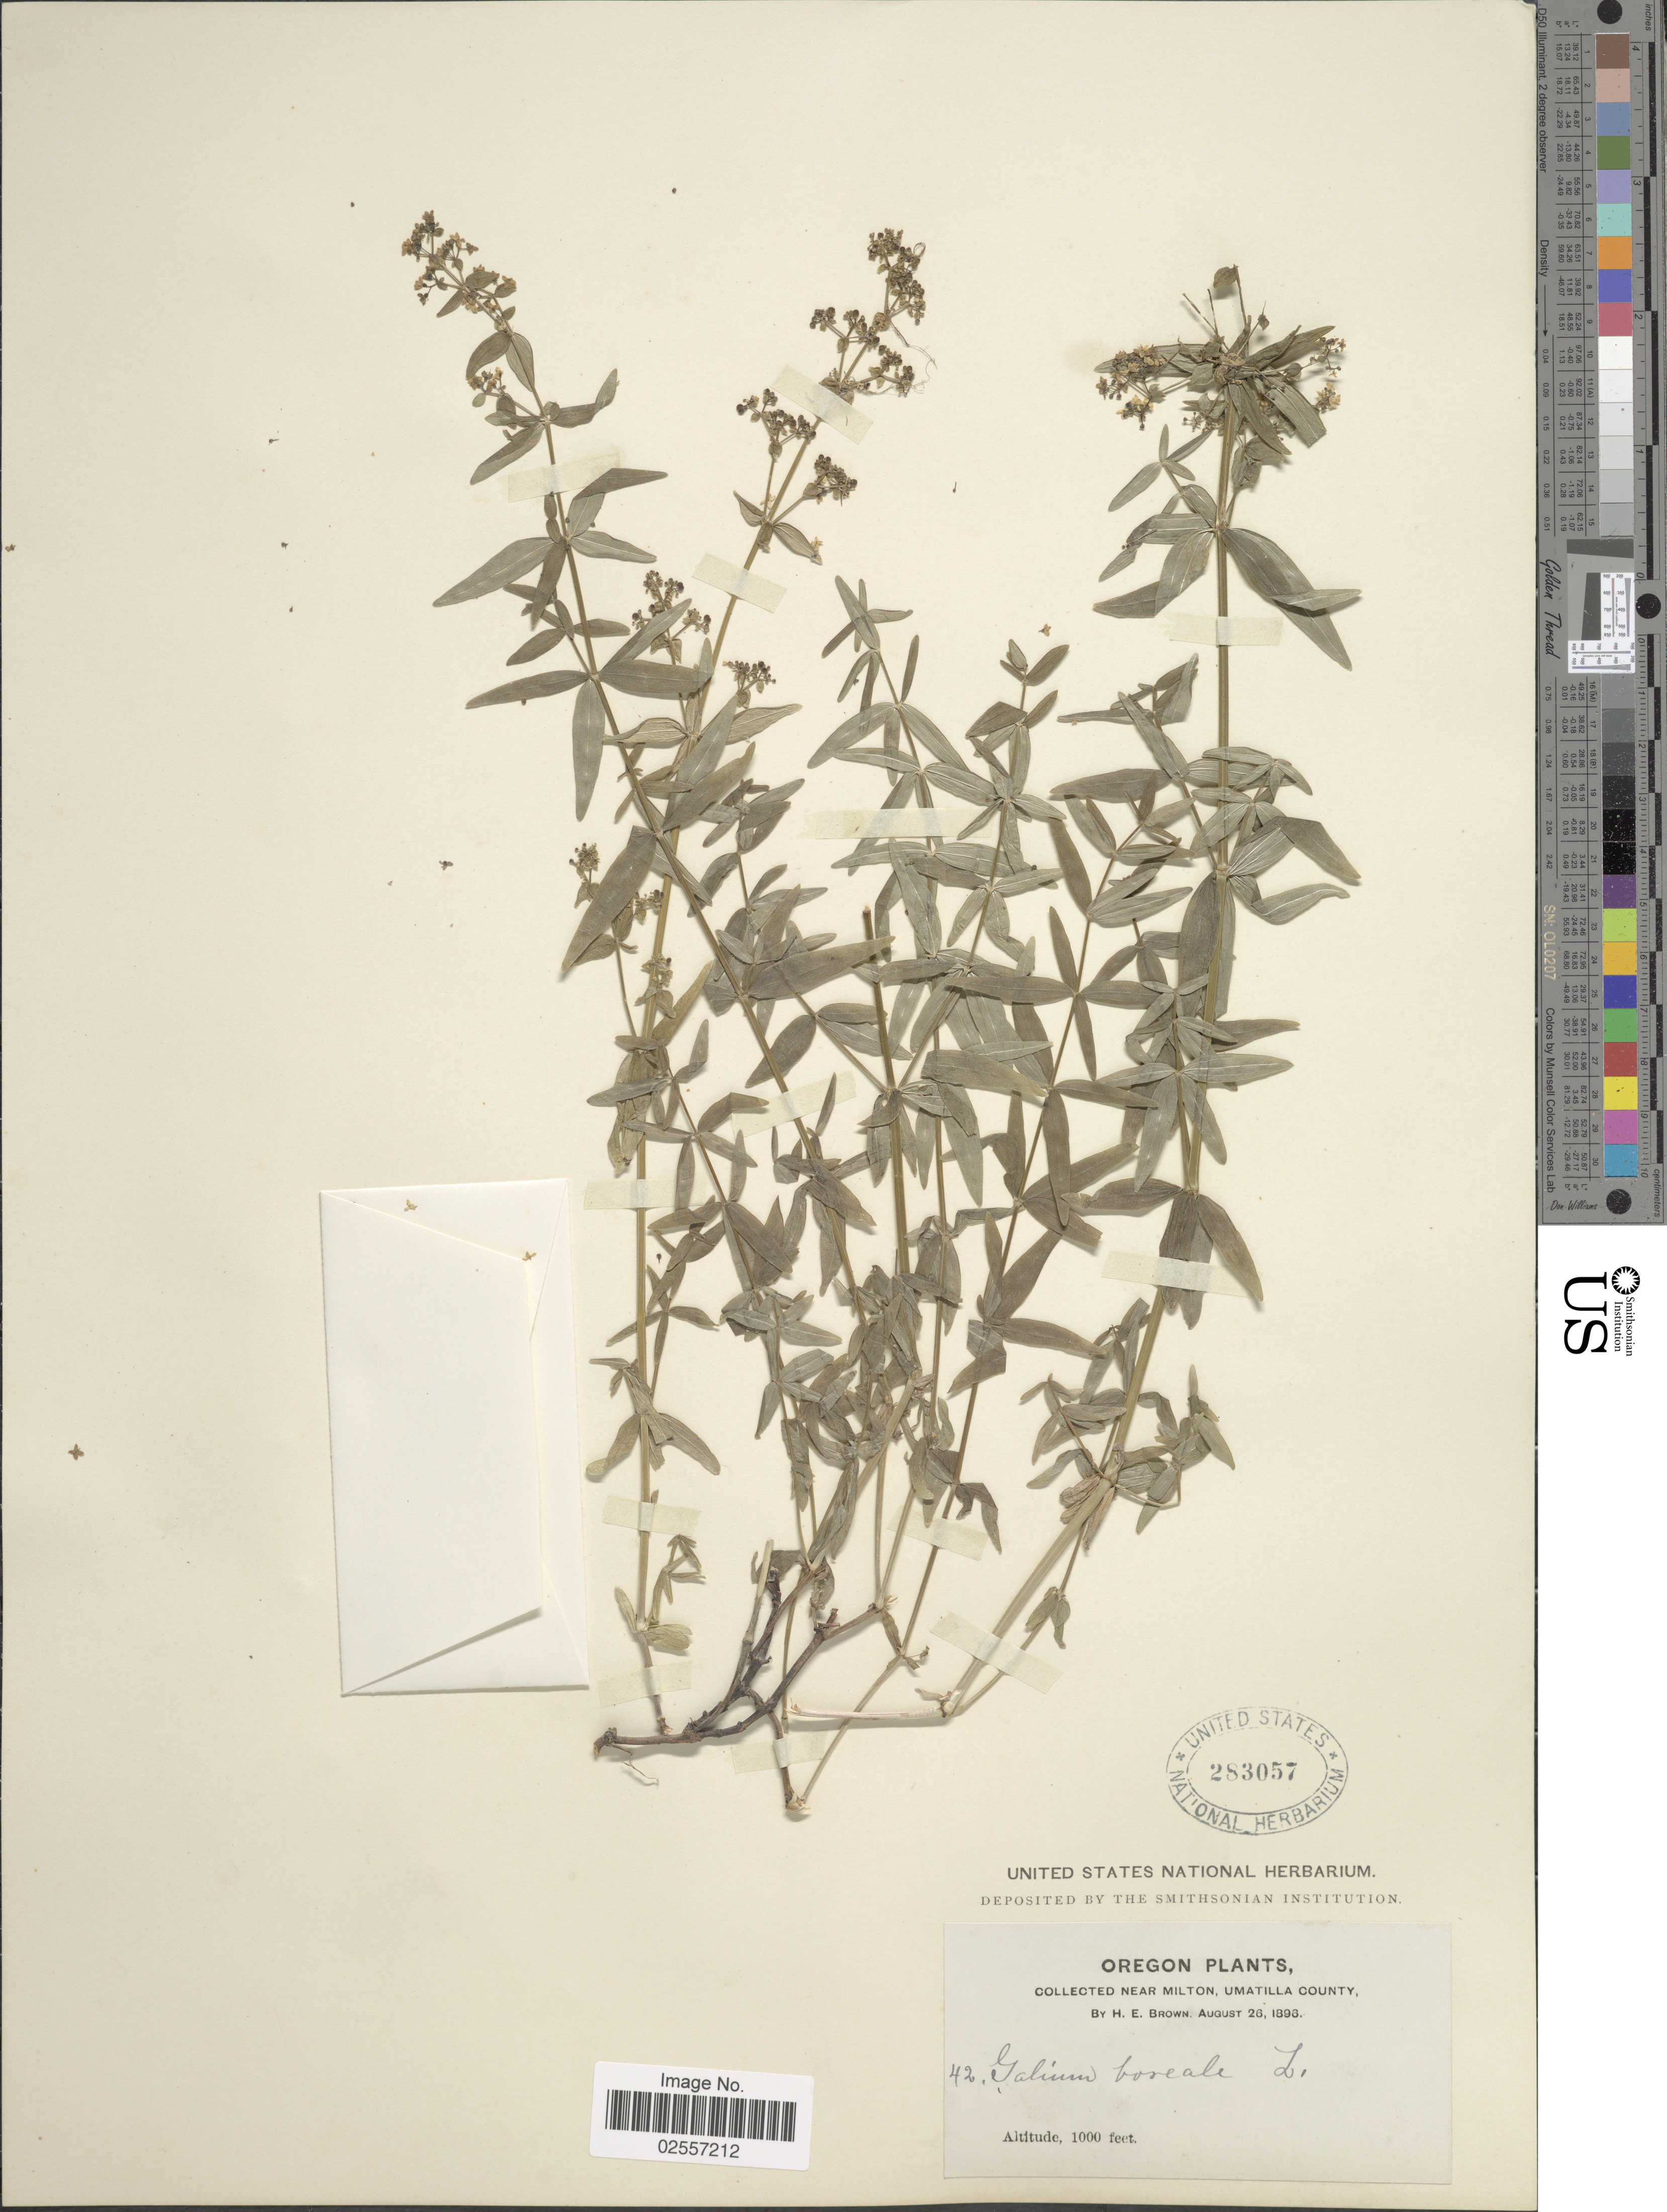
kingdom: Plantae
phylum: Tracheophyta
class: Magnoliopsida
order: Gentianales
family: Rubiaceae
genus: Galium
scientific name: Galium boreale L.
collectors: H. E. Brown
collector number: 42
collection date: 1896-08-26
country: United States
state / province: Oregon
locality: Near Milton, Umatilla County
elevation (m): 305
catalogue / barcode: US 283057